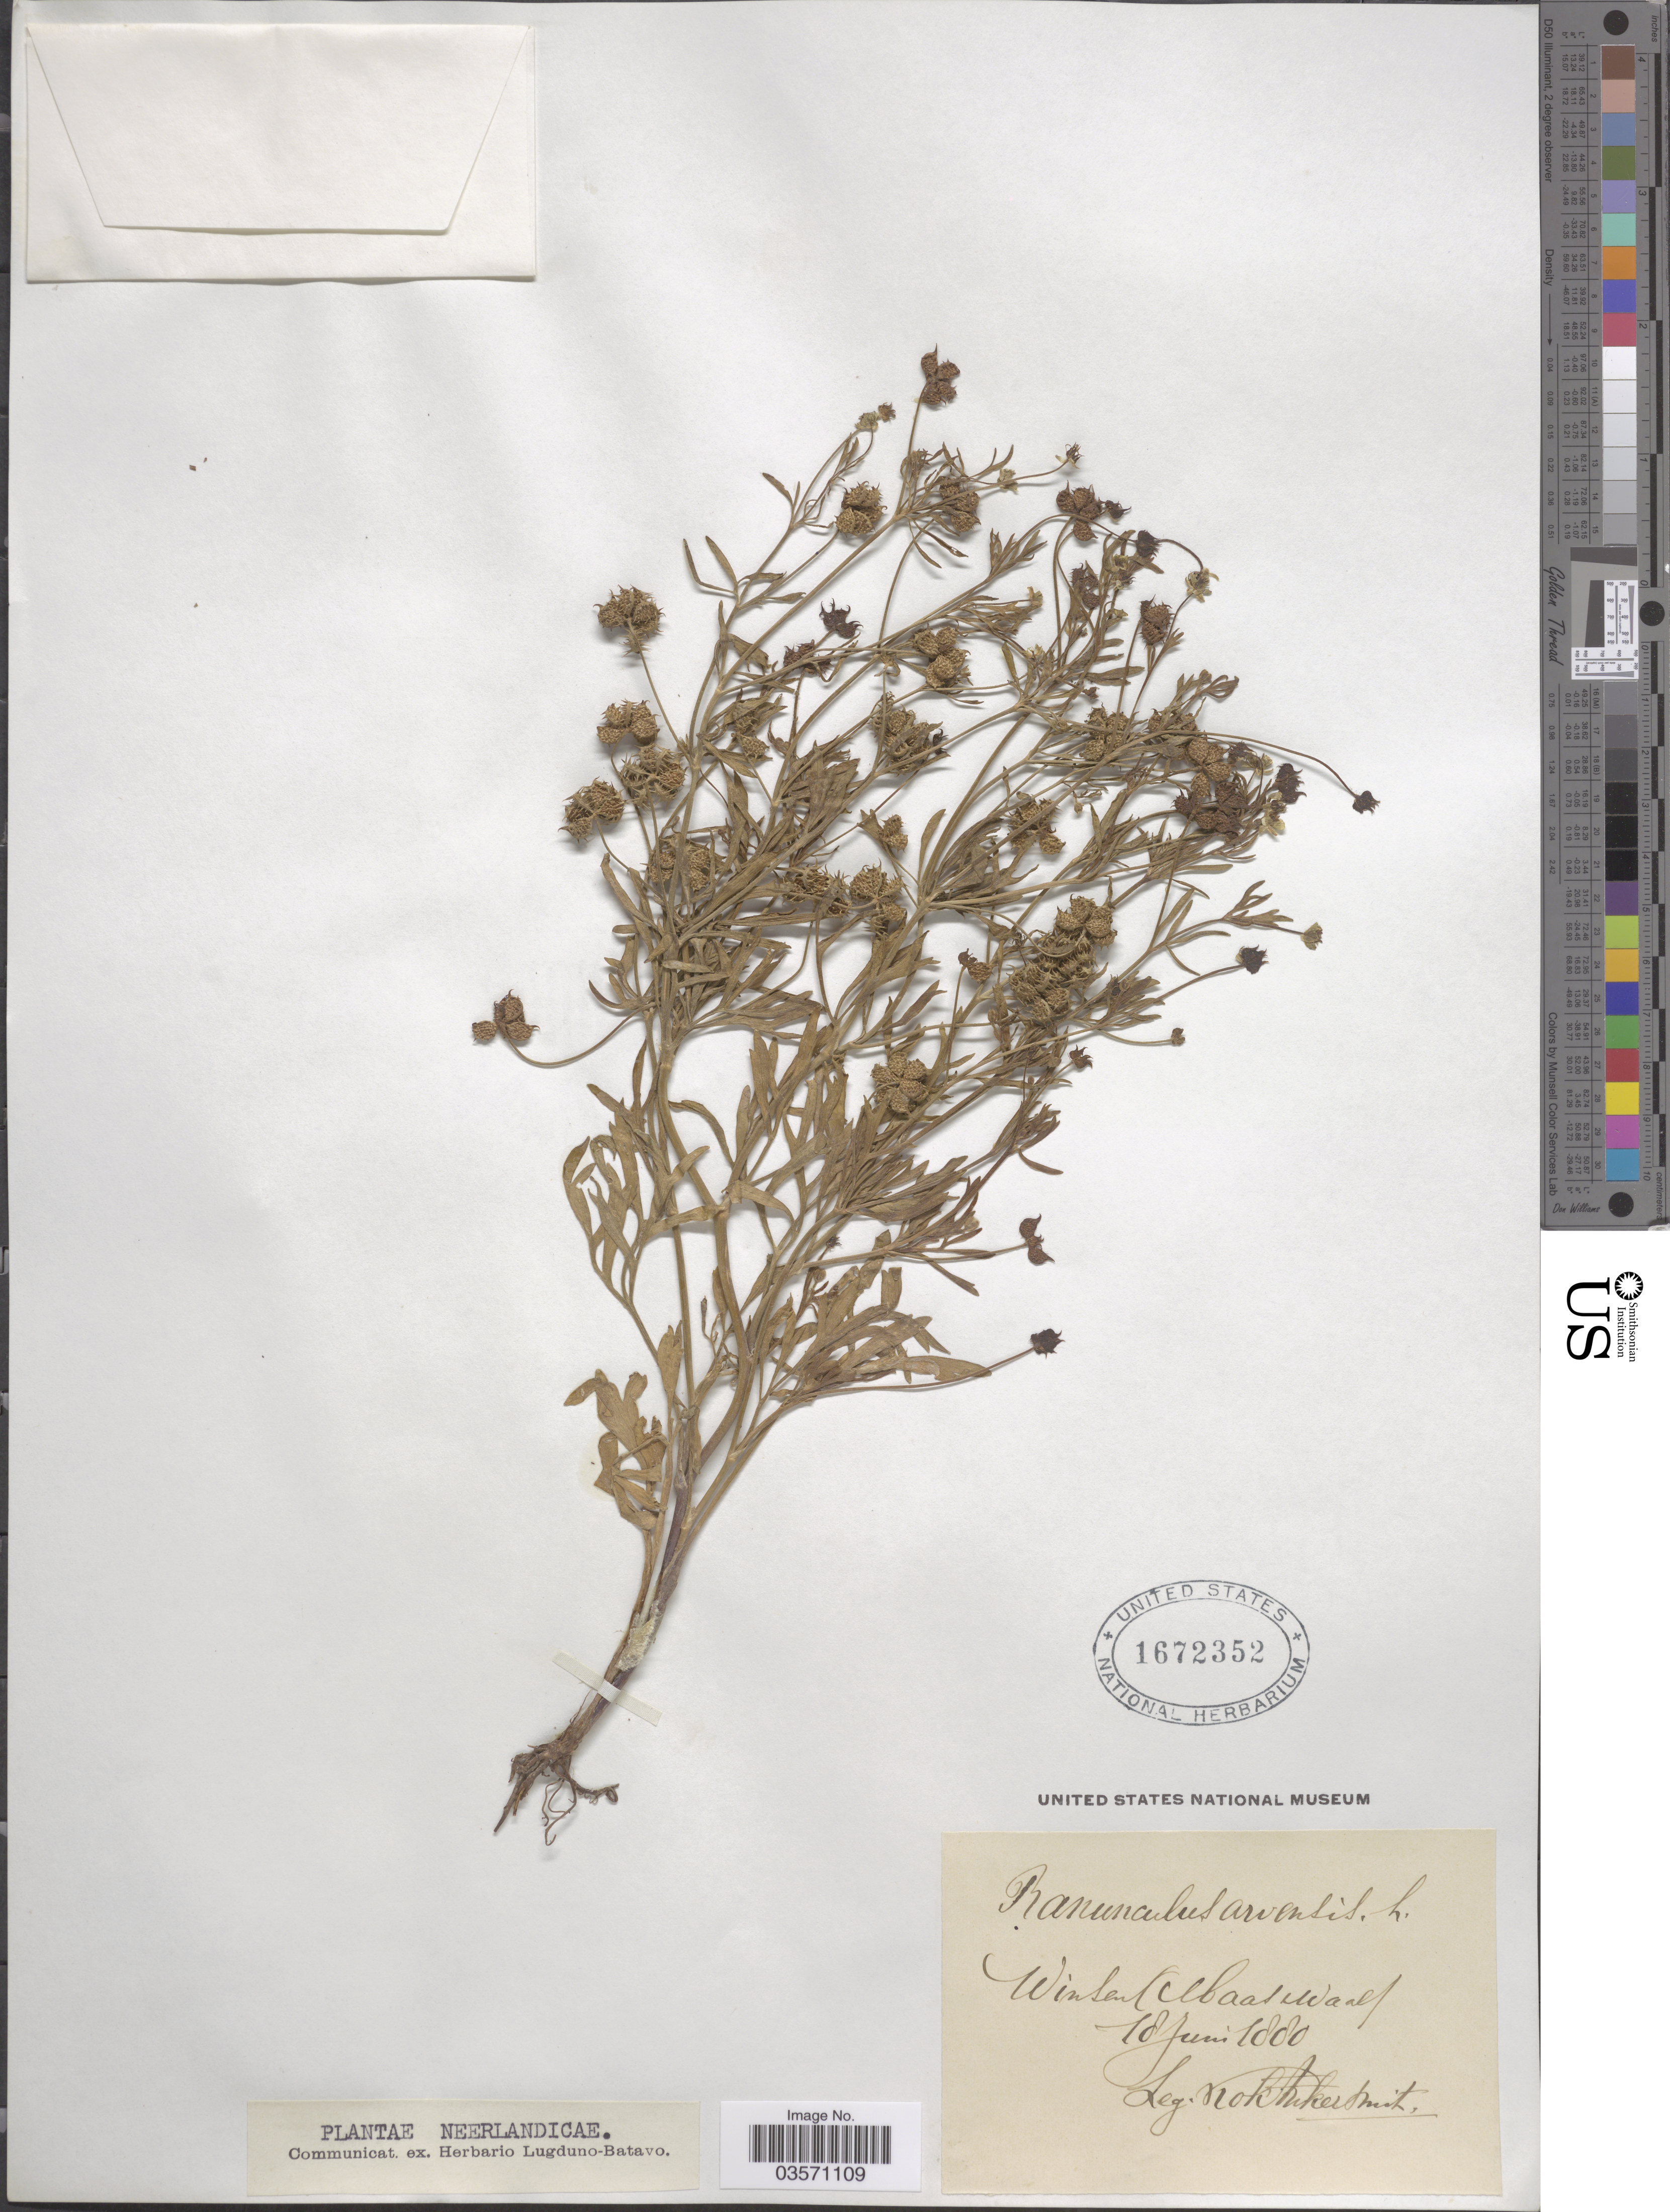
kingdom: Plantae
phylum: Tracheophyta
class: Magnoliopsida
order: Ranunculales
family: Ranunculaceae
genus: Ranunculus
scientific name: Ranunculus arvensis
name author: L.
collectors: Kok Ankersmit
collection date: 1880-06-18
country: Netherlands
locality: Neerlandicæ. Winland Maas Waal.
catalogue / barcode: US 1672352